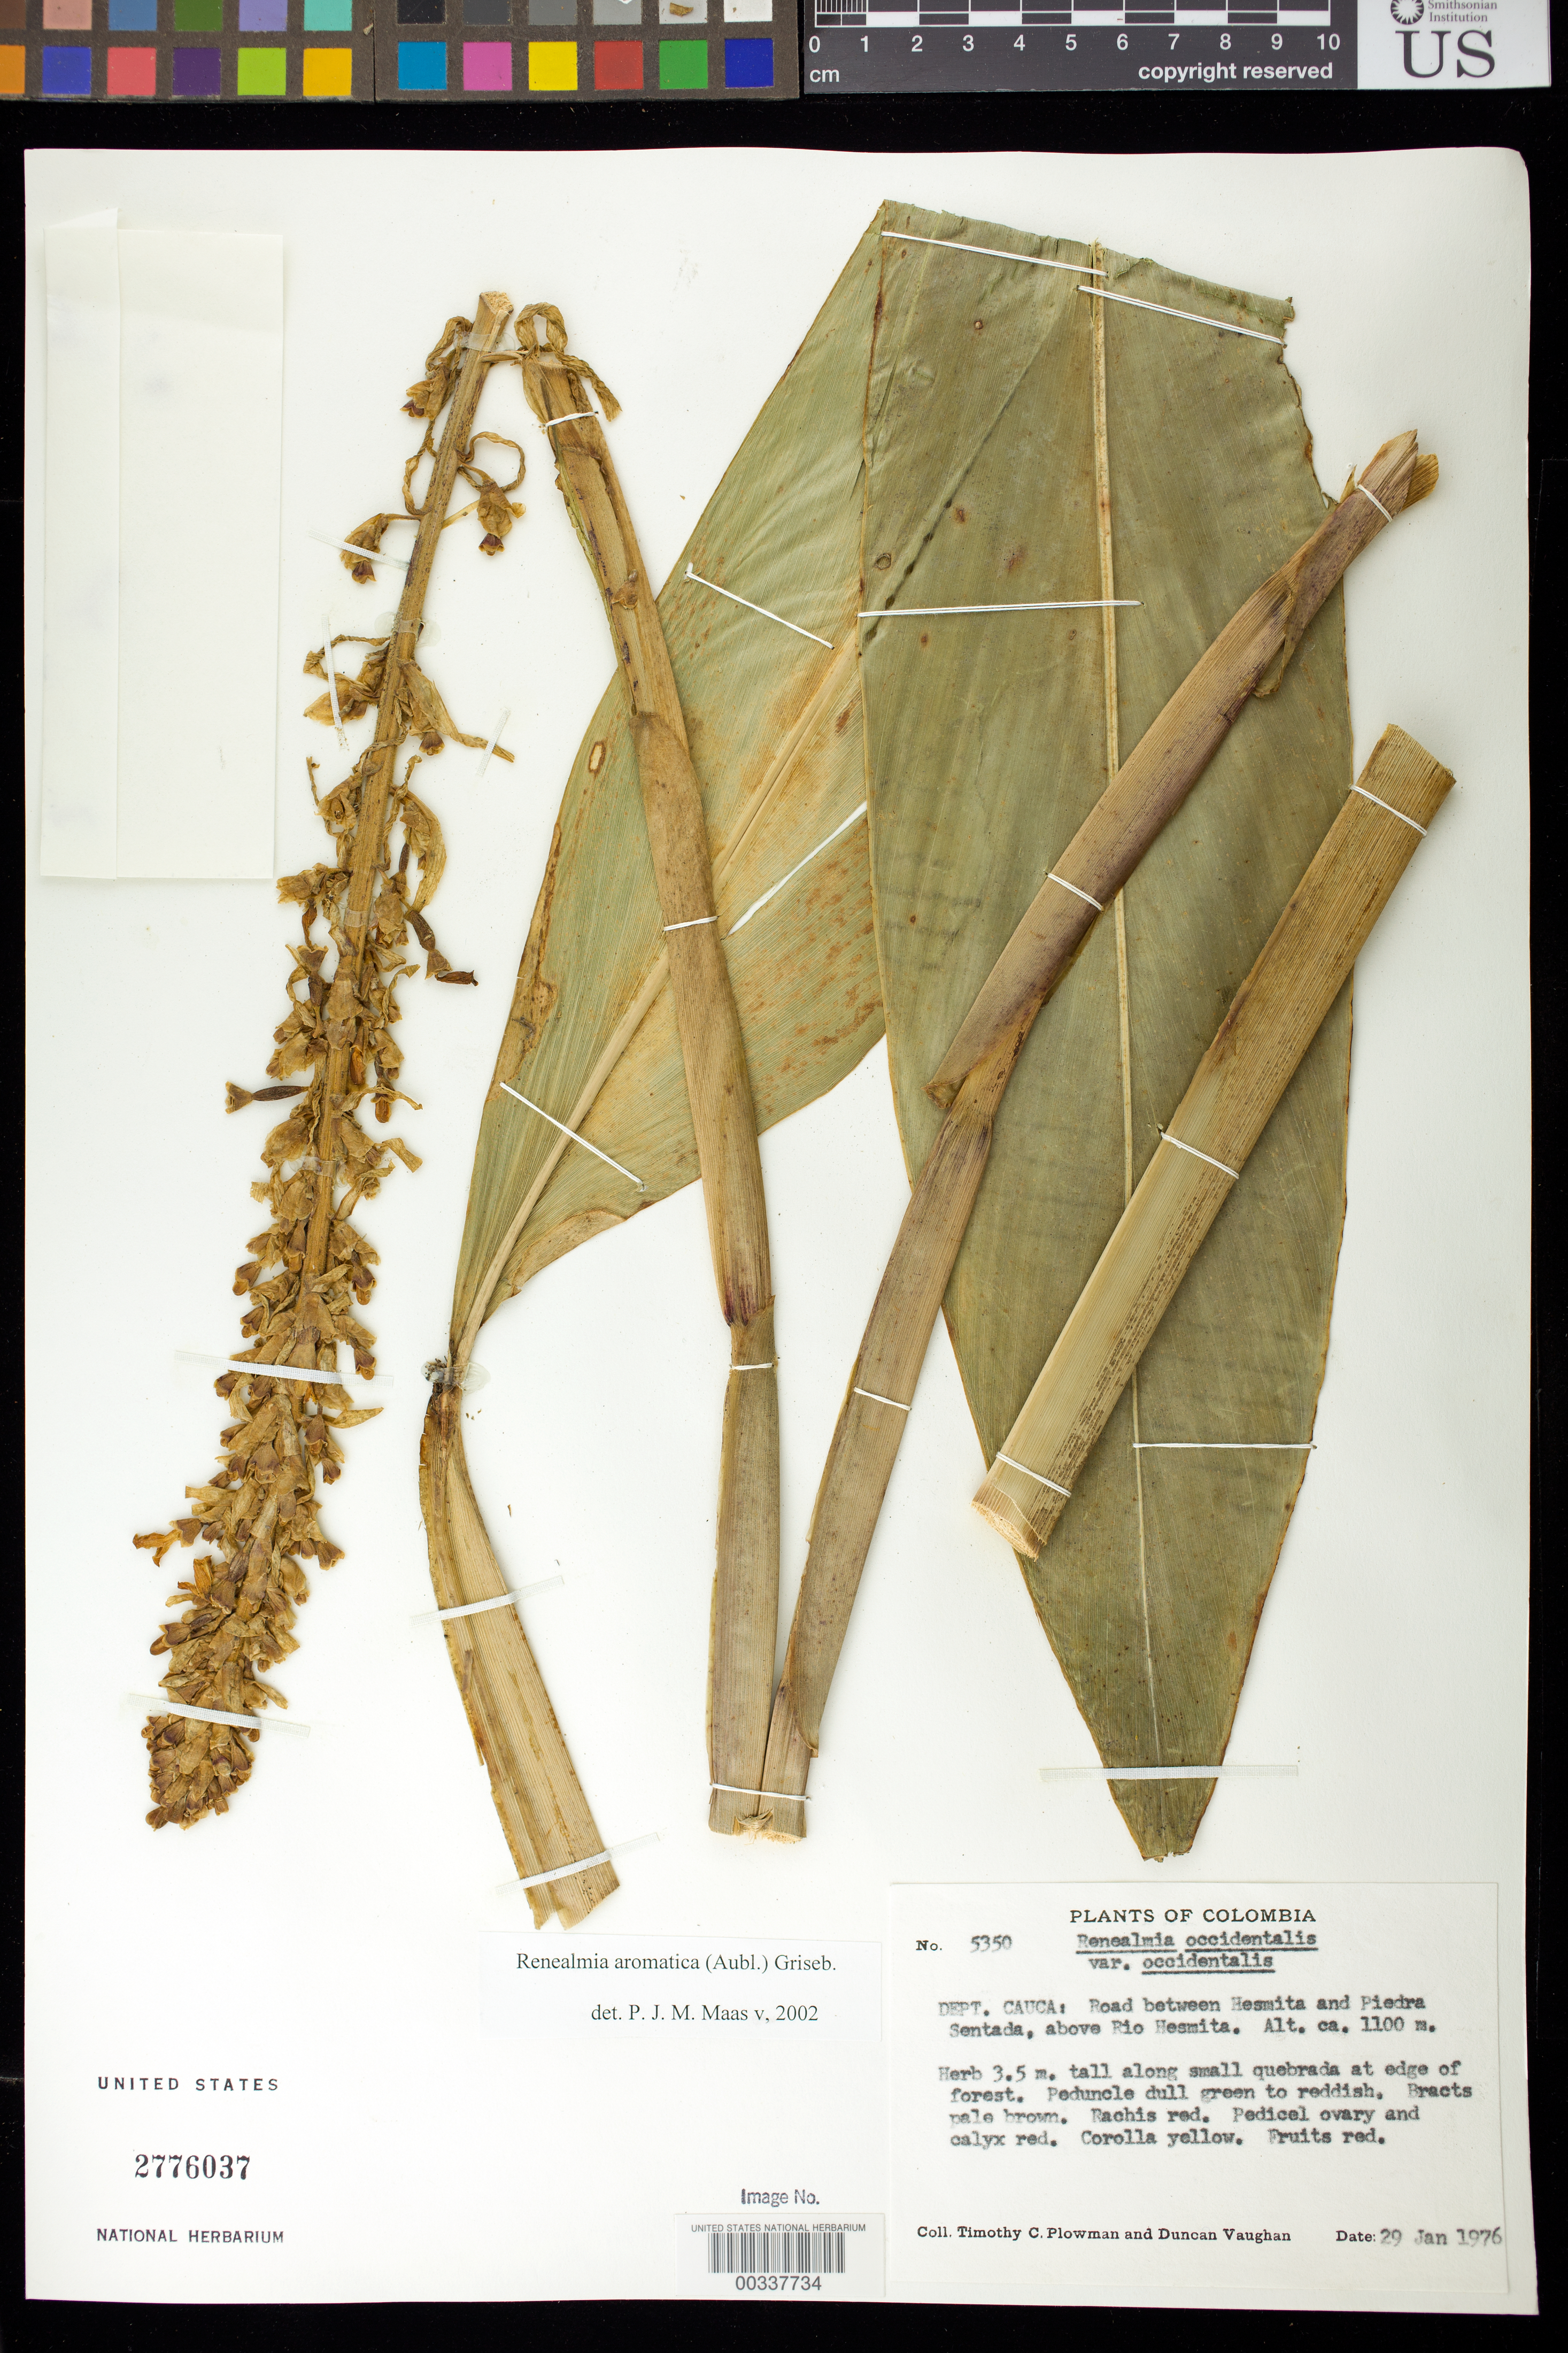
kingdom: Plantae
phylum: Tracheophyta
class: Liliopsida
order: Zingiberales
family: Zingiberaceae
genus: Renealmia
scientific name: Renealmia aromatica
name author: (Aubl.) Griseb.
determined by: Maas, Paul J. M.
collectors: T. Plowman & D. Vaughan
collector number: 5350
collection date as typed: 29 Jan 1976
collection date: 1976-01-29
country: Colombia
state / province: Cauca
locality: Road between Hesmita and Piedra Sentada, above Rio Hesmita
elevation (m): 1100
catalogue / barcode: US 2776037